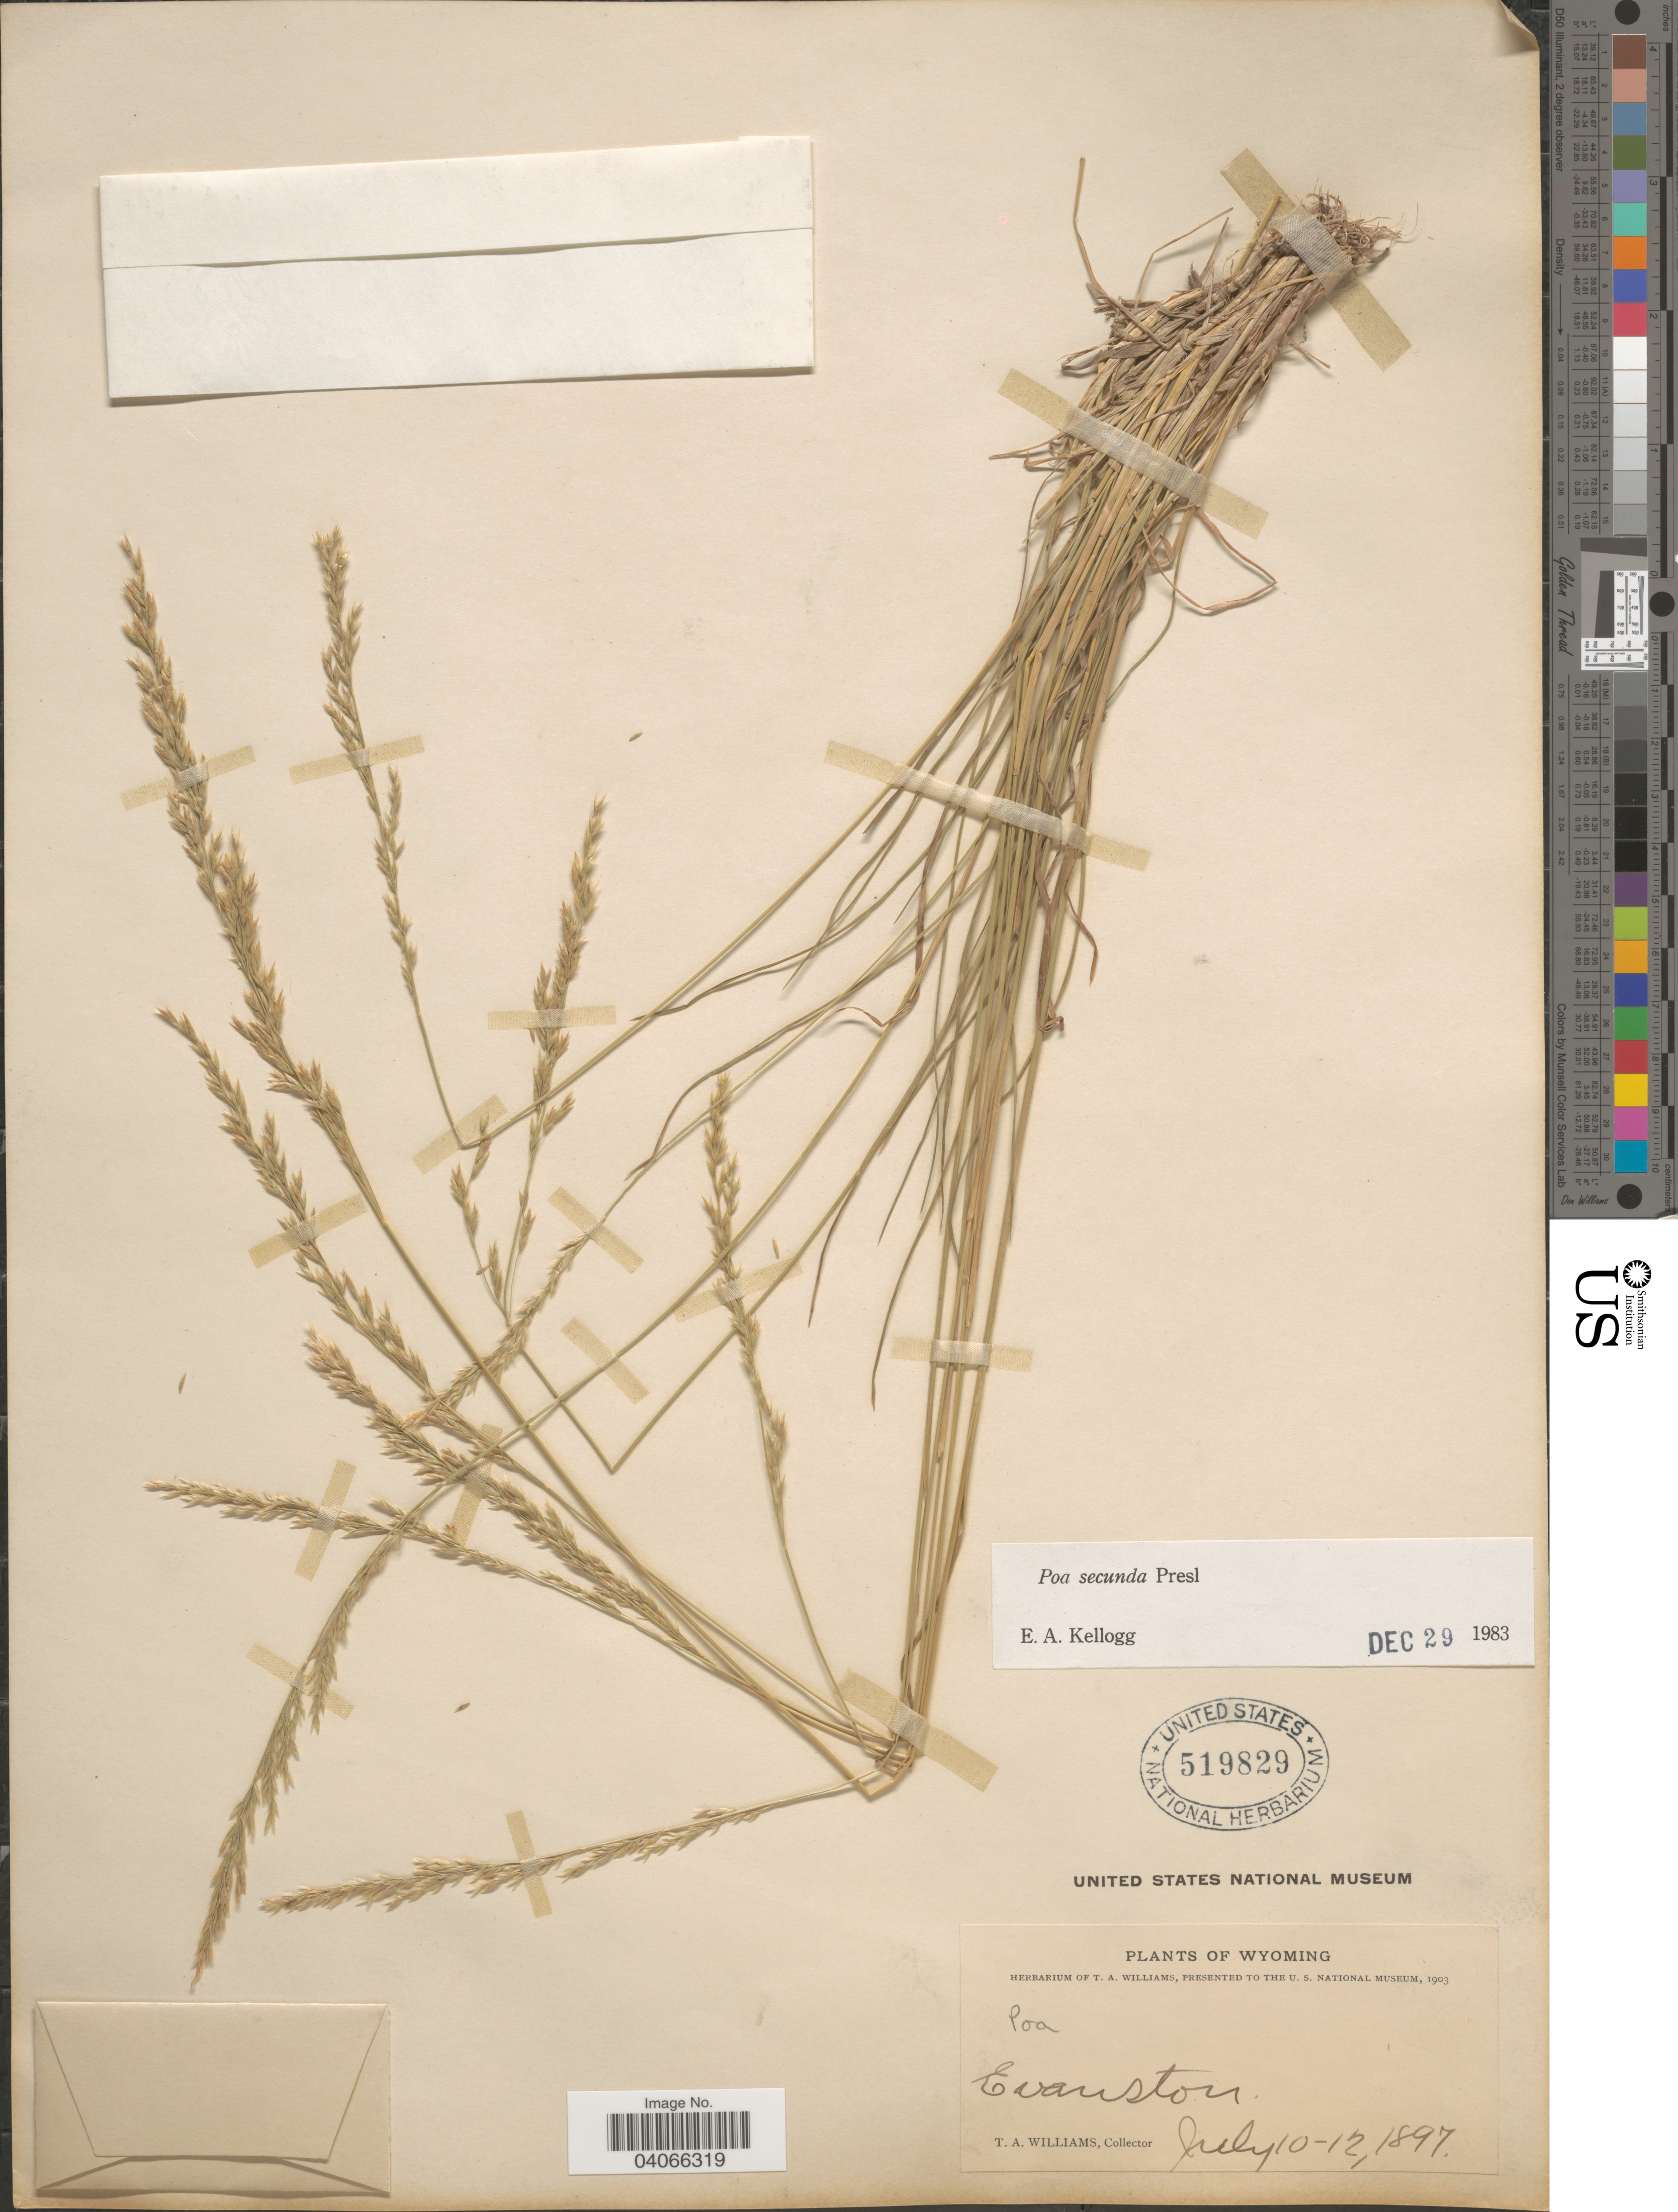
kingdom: Plantae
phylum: Tracheophyta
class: Liliopsida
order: Poales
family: Poaceae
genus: Poa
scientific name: Poa secunda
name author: J. Presl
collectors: T. Williams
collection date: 1897-07-10/1897-07-12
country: United States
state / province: Wyoming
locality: Evanston.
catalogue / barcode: US 519829